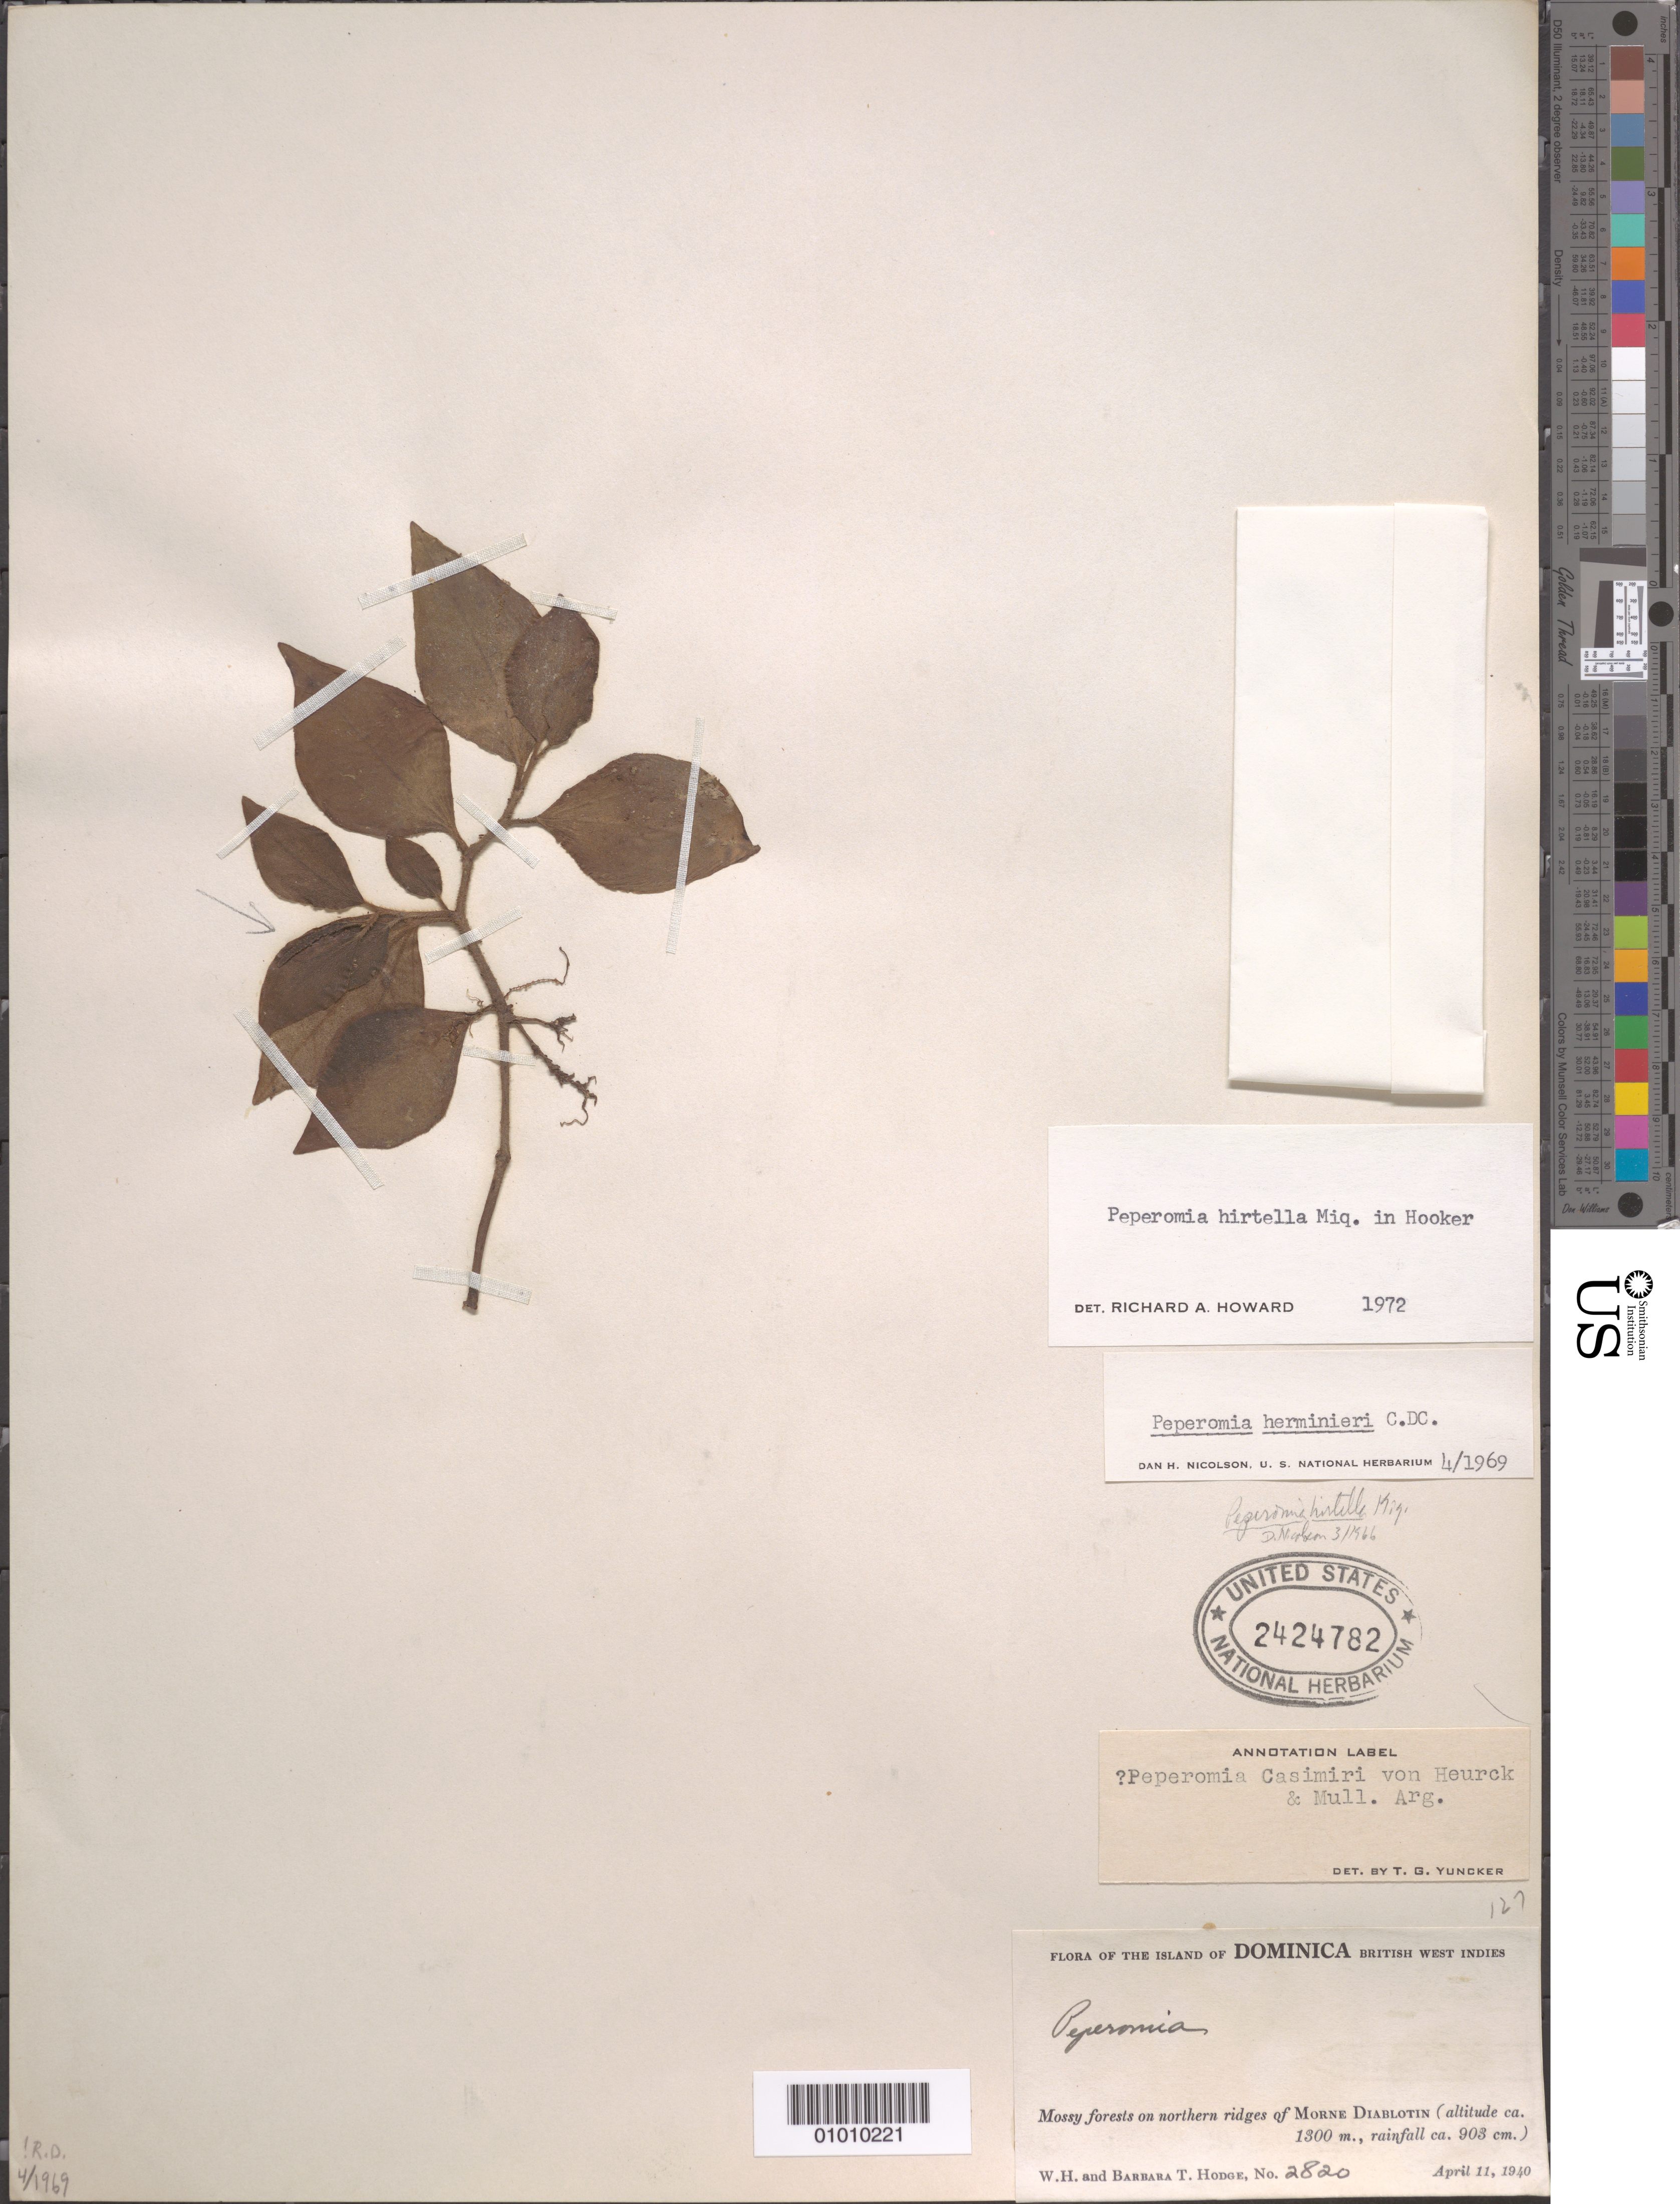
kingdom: Plantae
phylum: Tracheophyta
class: Magnoliopsida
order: Piperales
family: Piperaceae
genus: Peperomia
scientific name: Peperomia hirtella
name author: Miq.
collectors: B. Hodge & W. Hodge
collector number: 2820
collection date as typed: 11 Apr 1940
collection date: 1940-04-11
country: Dominica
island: Dominica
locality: Mossy forests on northern ridges of Morne Diablotin.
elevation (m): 1300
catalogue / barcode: US 2424782